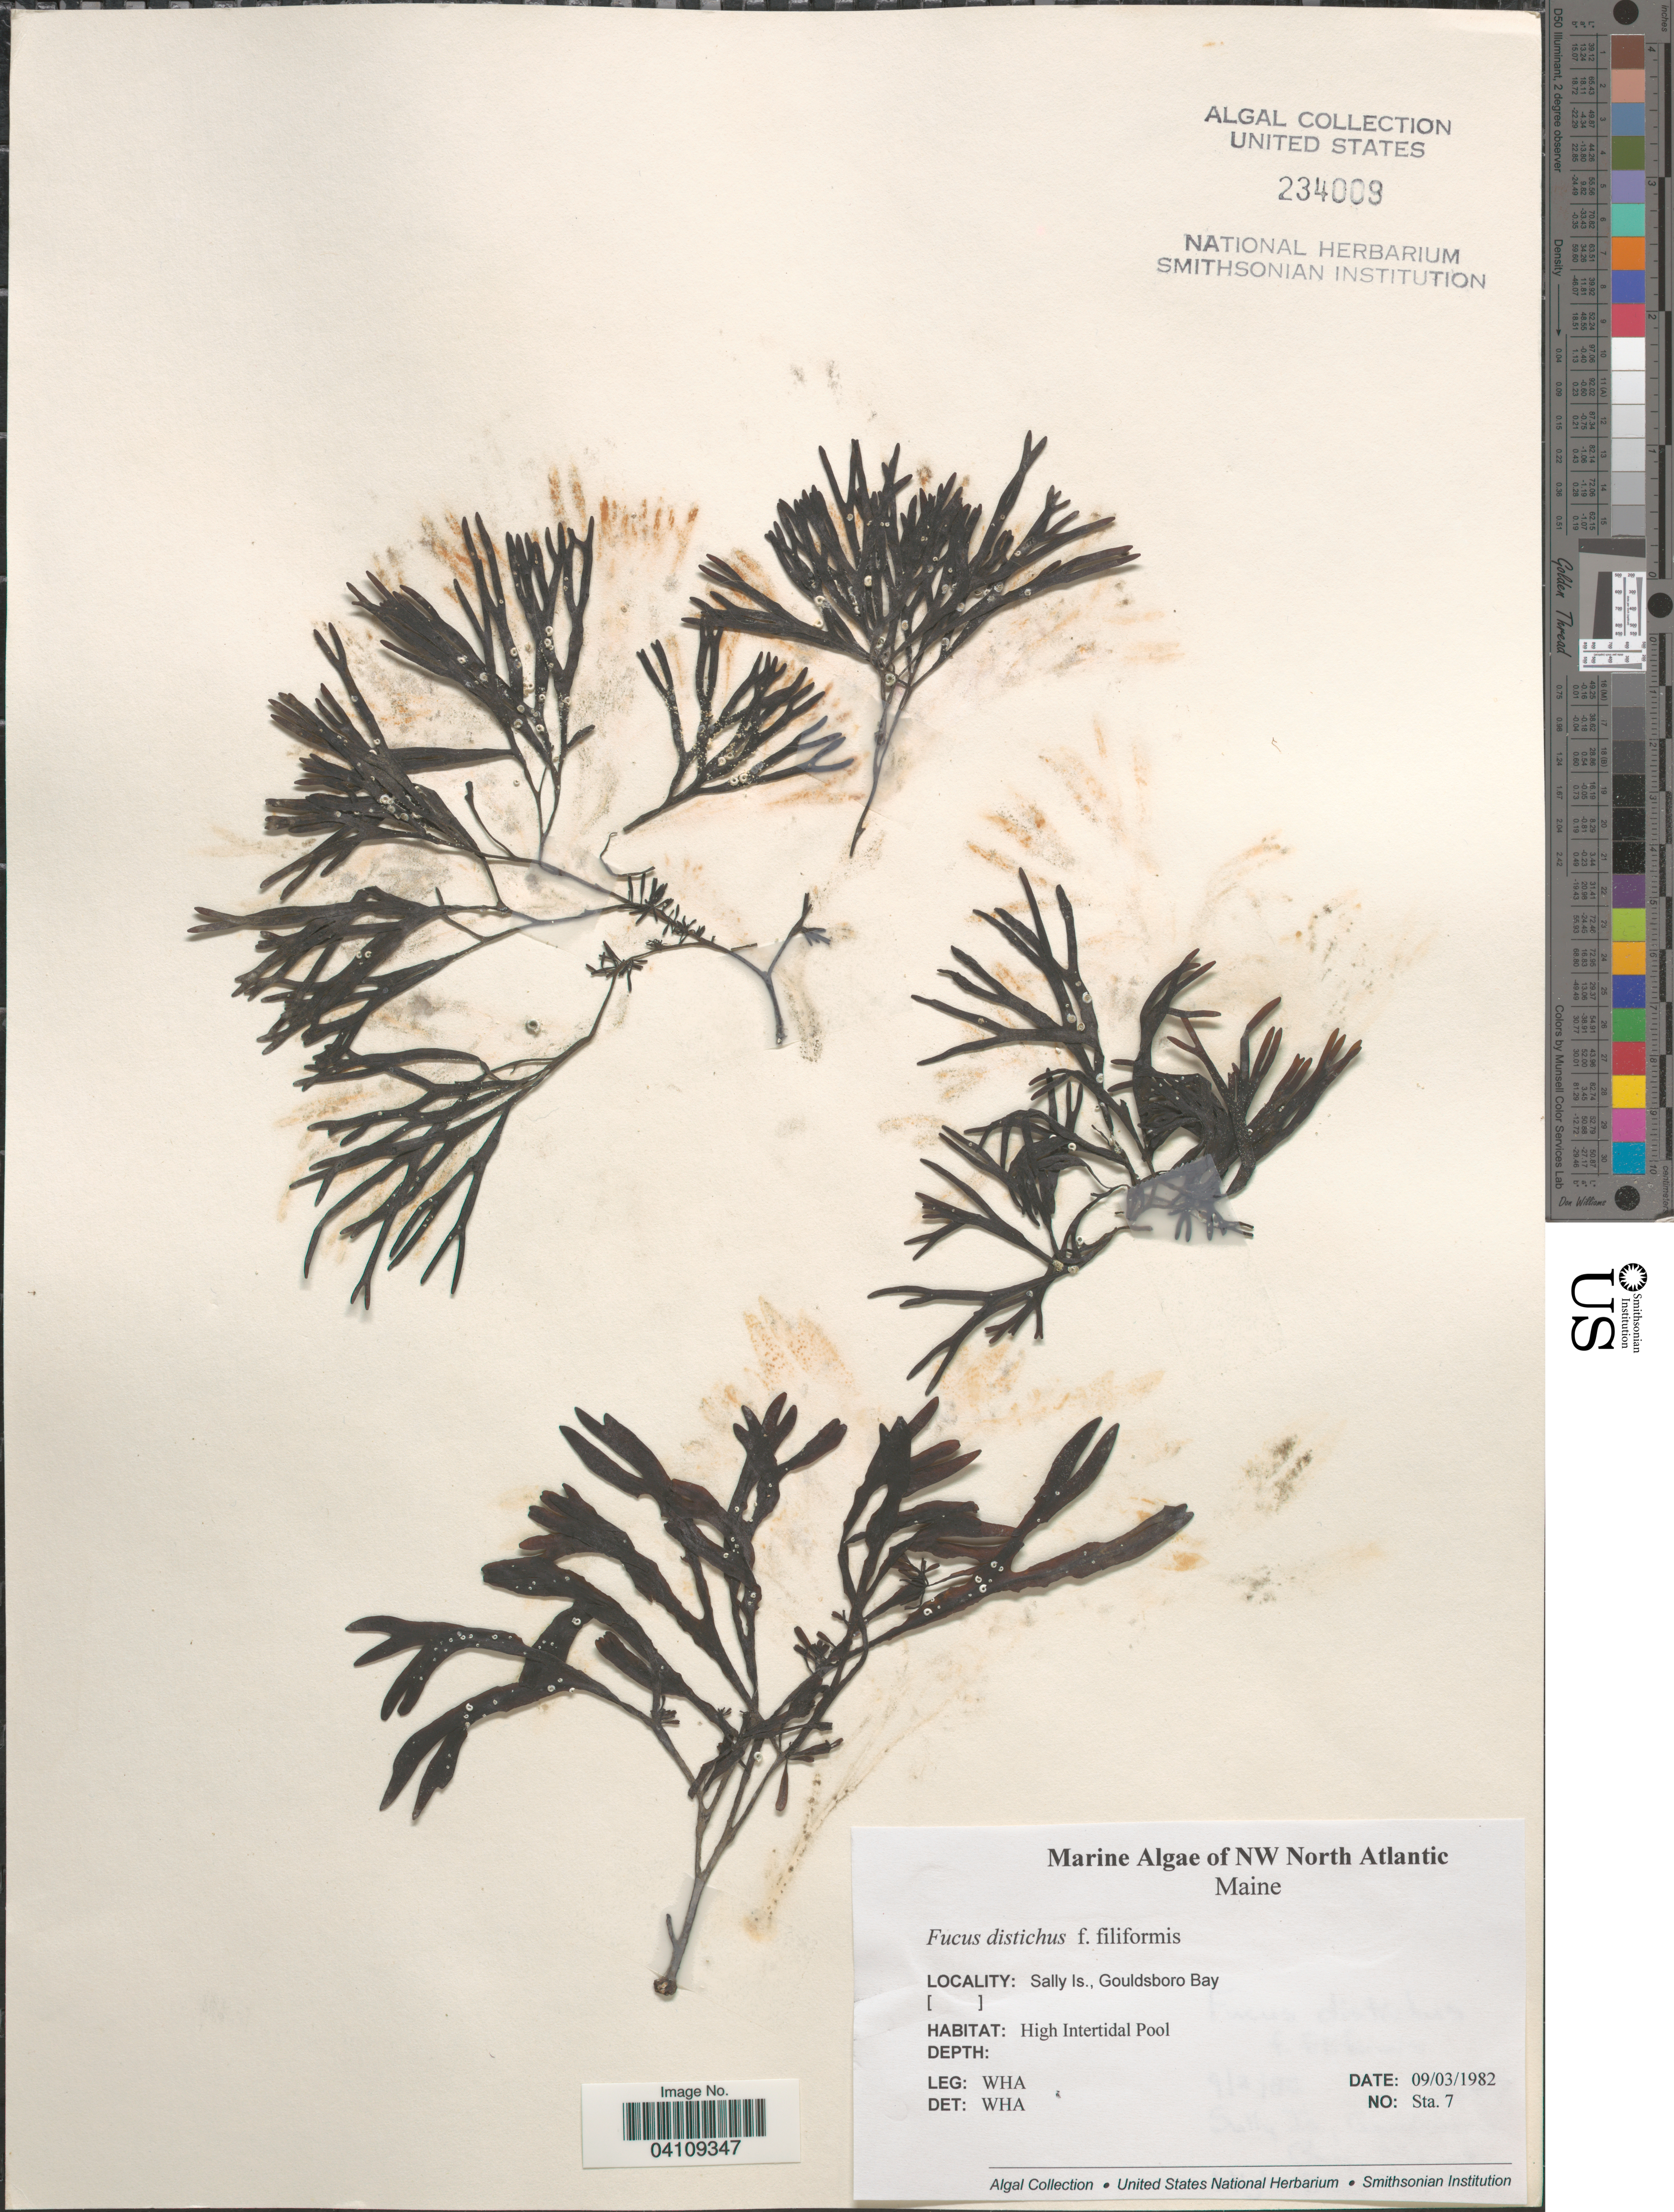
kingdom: Chromista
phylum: Ochrophyta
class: Phaeophyceae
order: Fucales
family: Fucaceae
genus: Fucus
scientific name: Fucus distichus f. filiformis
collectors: W. H. Adey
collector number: Sta. 7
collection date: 1982-09-03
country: United States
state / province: Maine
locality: NW North Atlantic. Sally Is., Gouldsboro Bay.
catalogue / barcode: US 234008